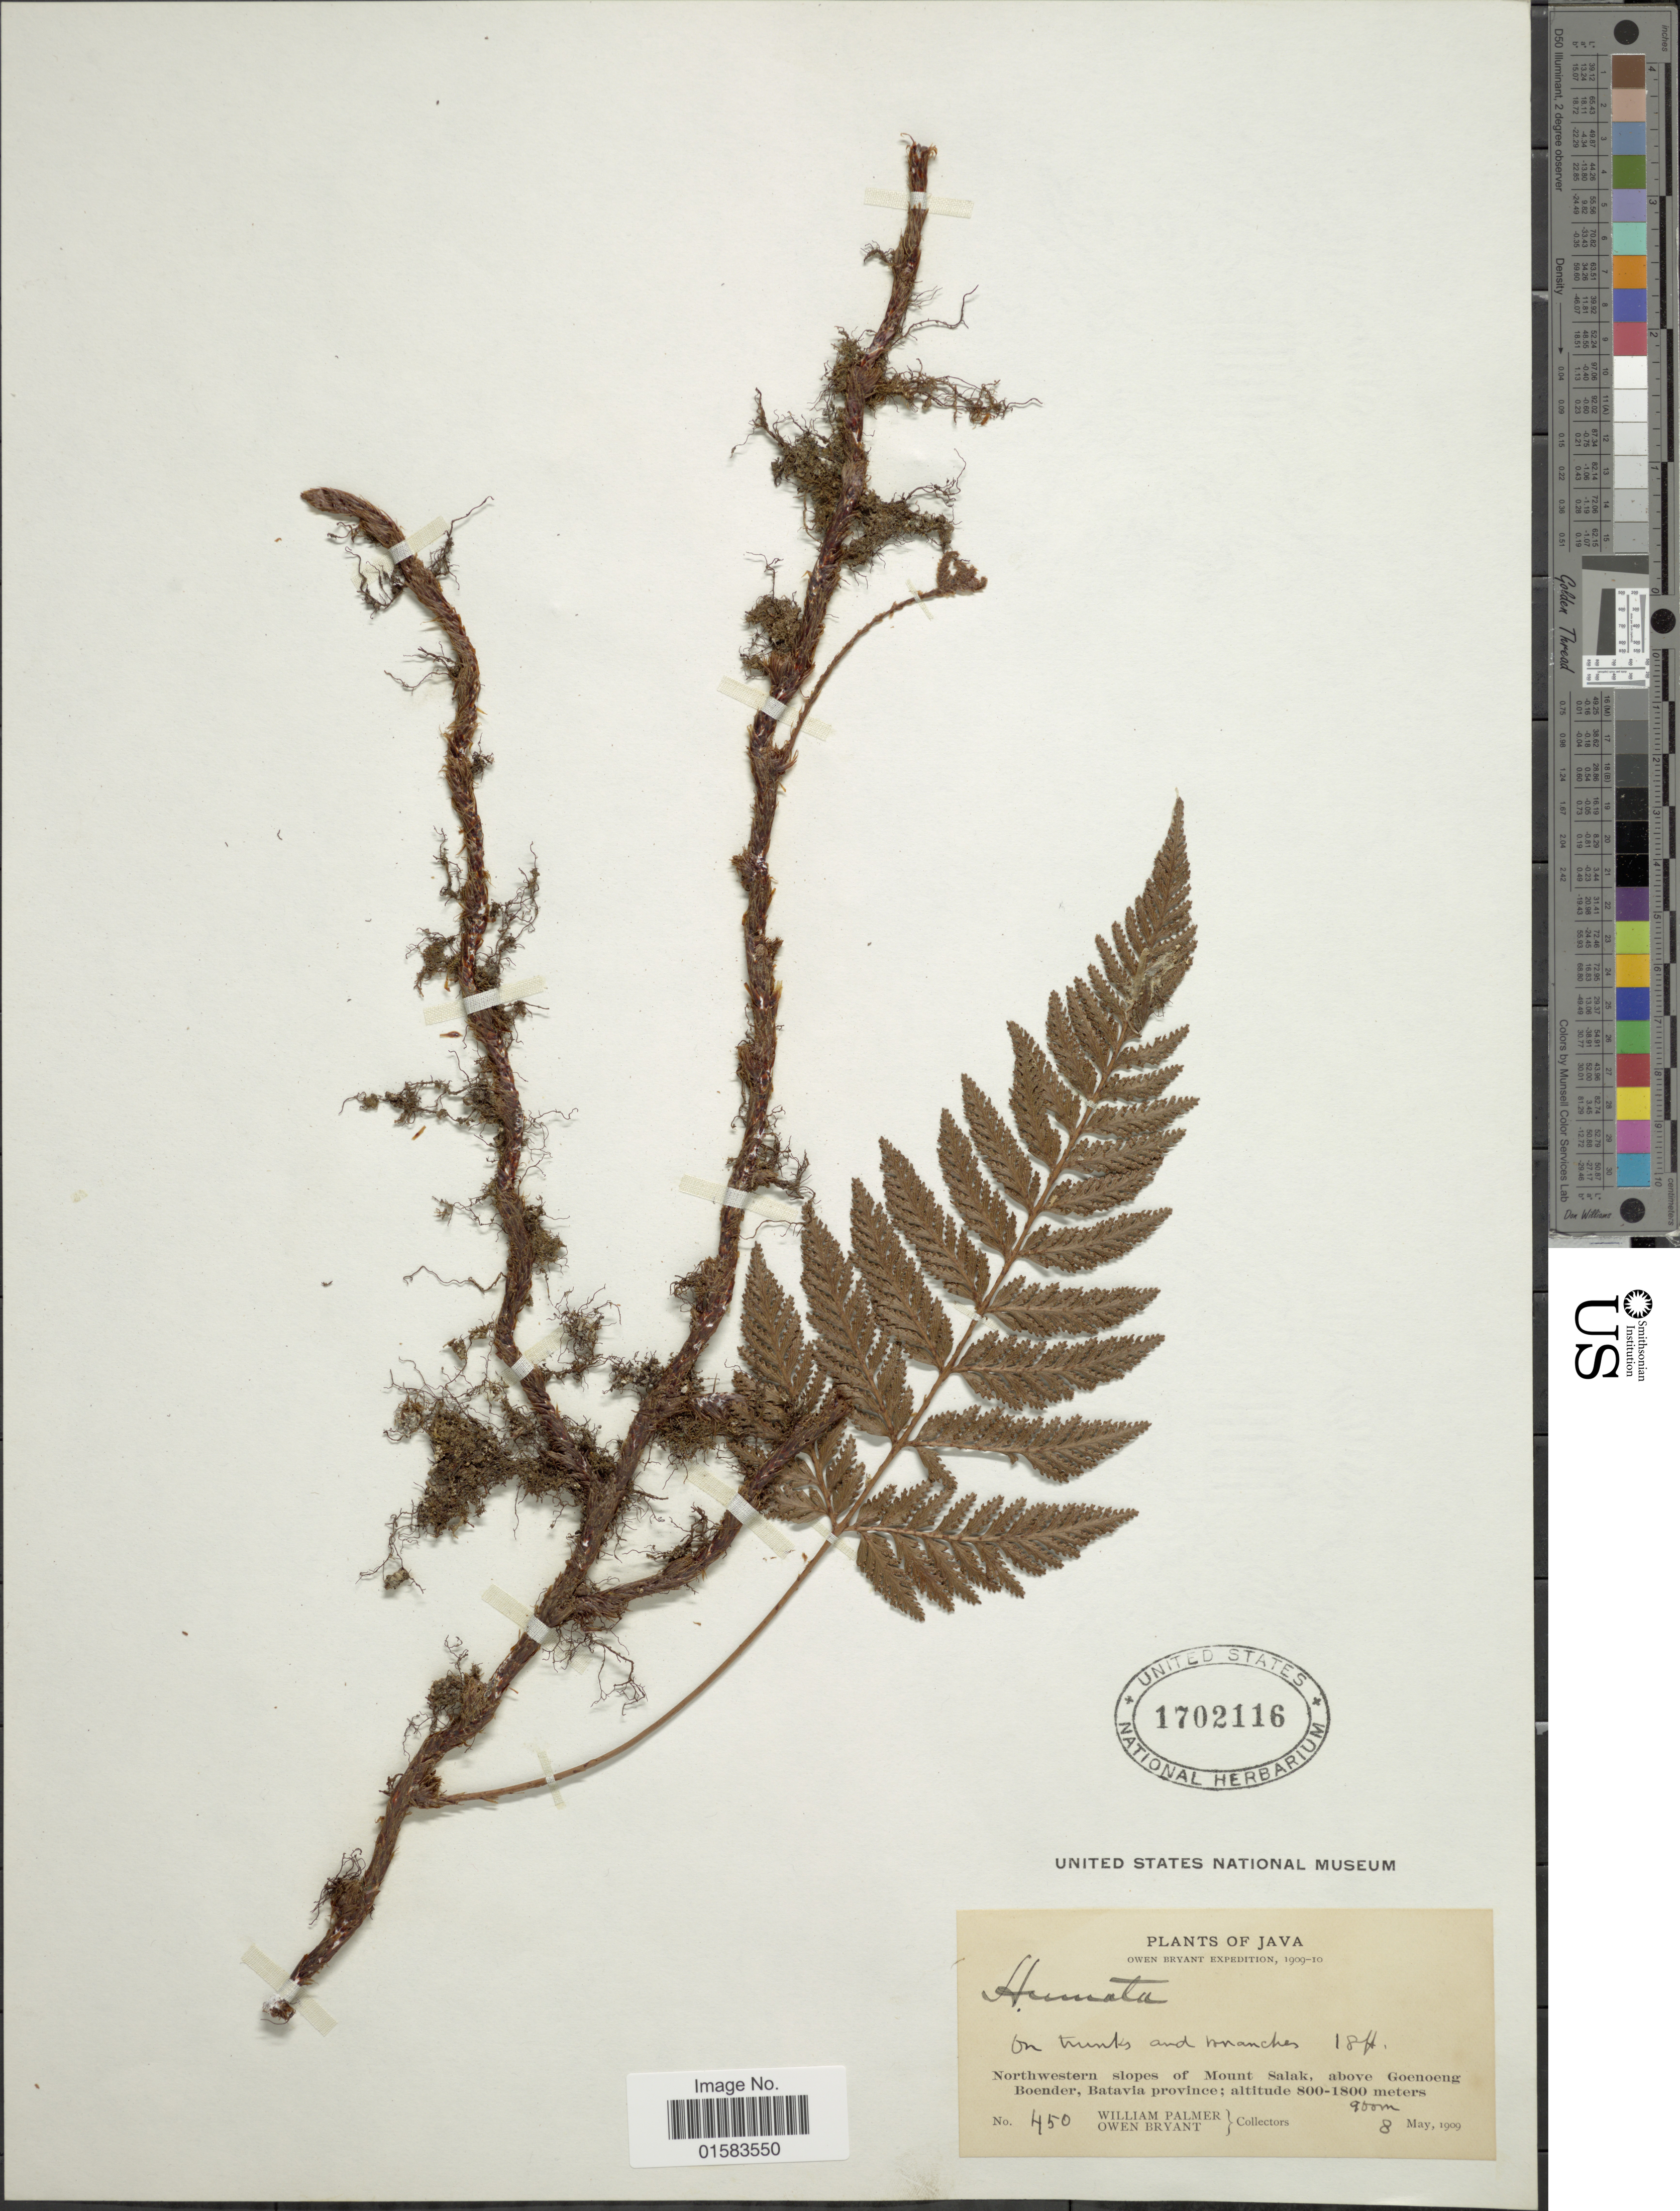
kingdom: Plantae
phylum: Tracheophyta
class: Polypodiopsida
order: Polypodiales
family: Davalliaceae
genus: Davallia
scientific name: Davallia sp.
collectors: W. Palmer & O. Bryant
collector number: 450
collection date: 1909-05-08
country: Indonesia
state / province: Java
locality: Northwestern slopes of Mount Salak, Above Goenoeng Boender, Batavia Province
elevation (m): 900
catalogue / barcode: US 1702116